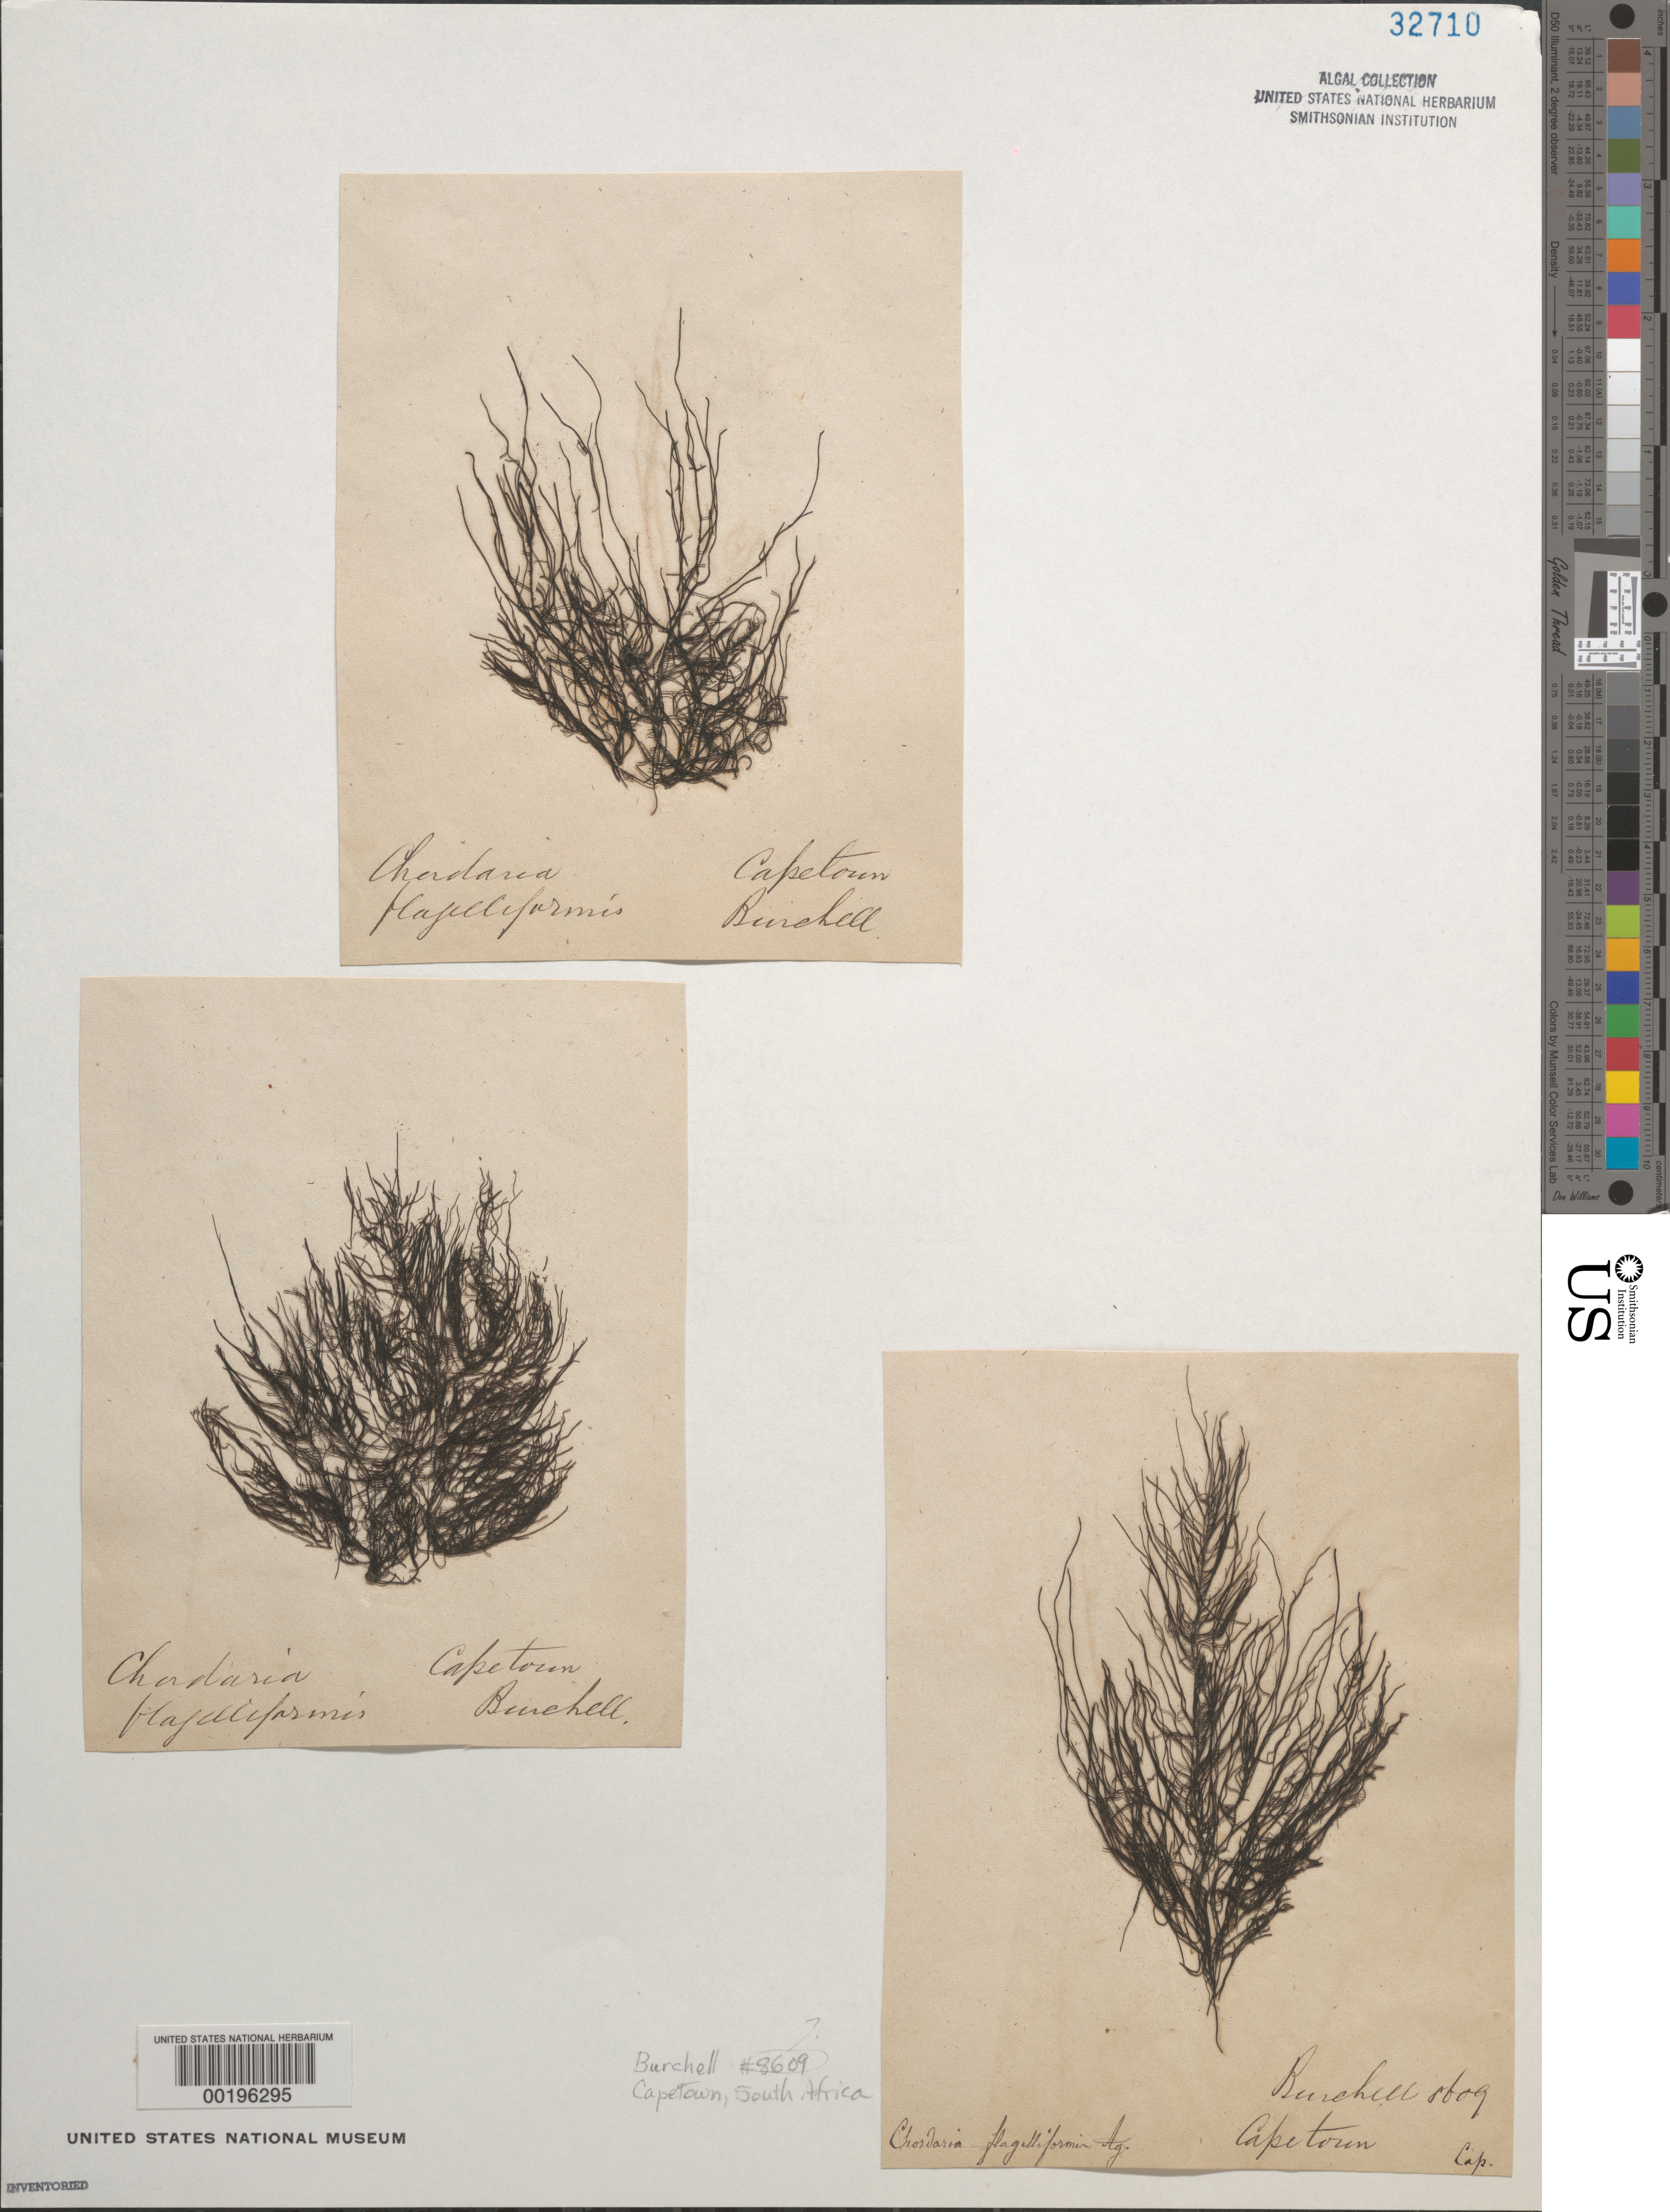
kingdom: Chromista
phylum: Ochrophyta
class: Phaeophyceae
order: Ectocarpales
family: Chordariaceae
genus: Chordaria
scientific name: Chordaria flagelliformis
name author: (Hudson) Grev.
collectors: W. J. Burchell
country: South Africa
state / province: Western Cape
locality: Cape town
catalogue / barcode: US 32710